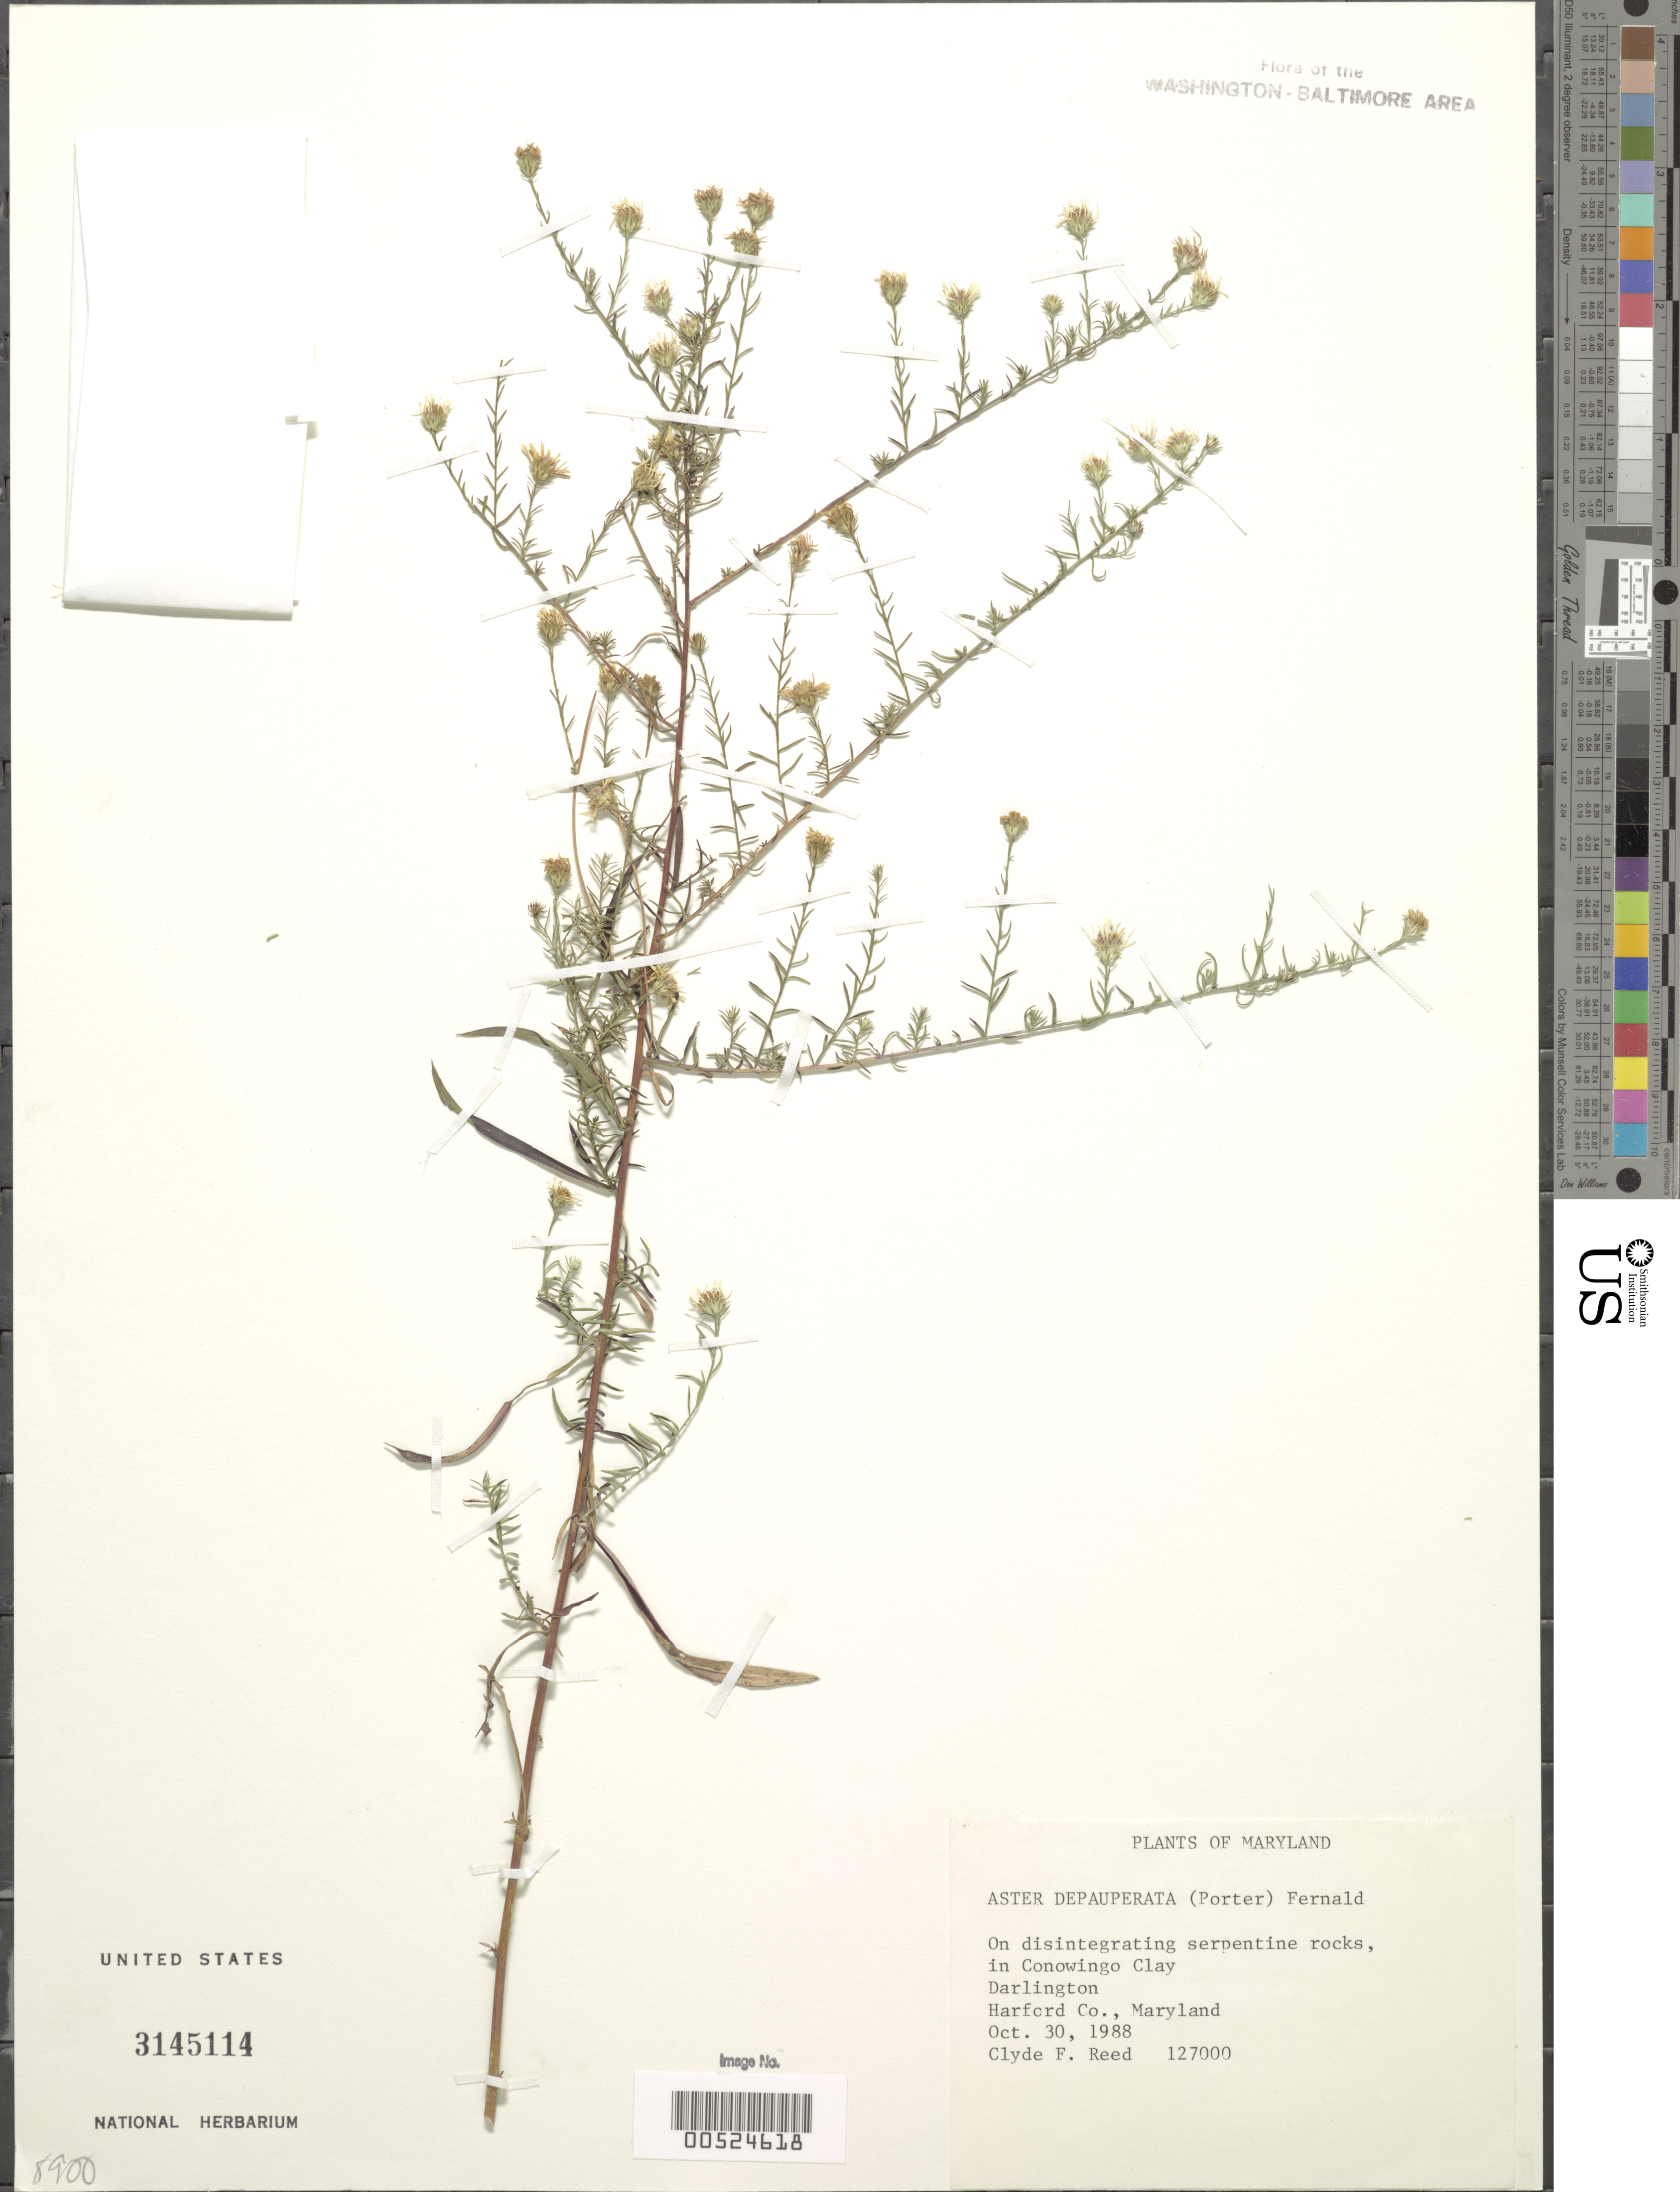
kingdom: Plantae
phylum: Tracheophyta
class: Magnoliopsida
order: Asterales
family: Asteraceae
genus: Symphyotrichum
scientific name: Symphyotrichum depauperatum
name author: (Fernald) G.L. Nesom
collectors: C. F. Reed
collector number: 127000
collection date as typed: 30 Oct 1988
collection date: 1988-10-30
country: United States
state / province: Maryland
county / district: Harford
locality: Darlington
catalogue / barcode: US 3145114